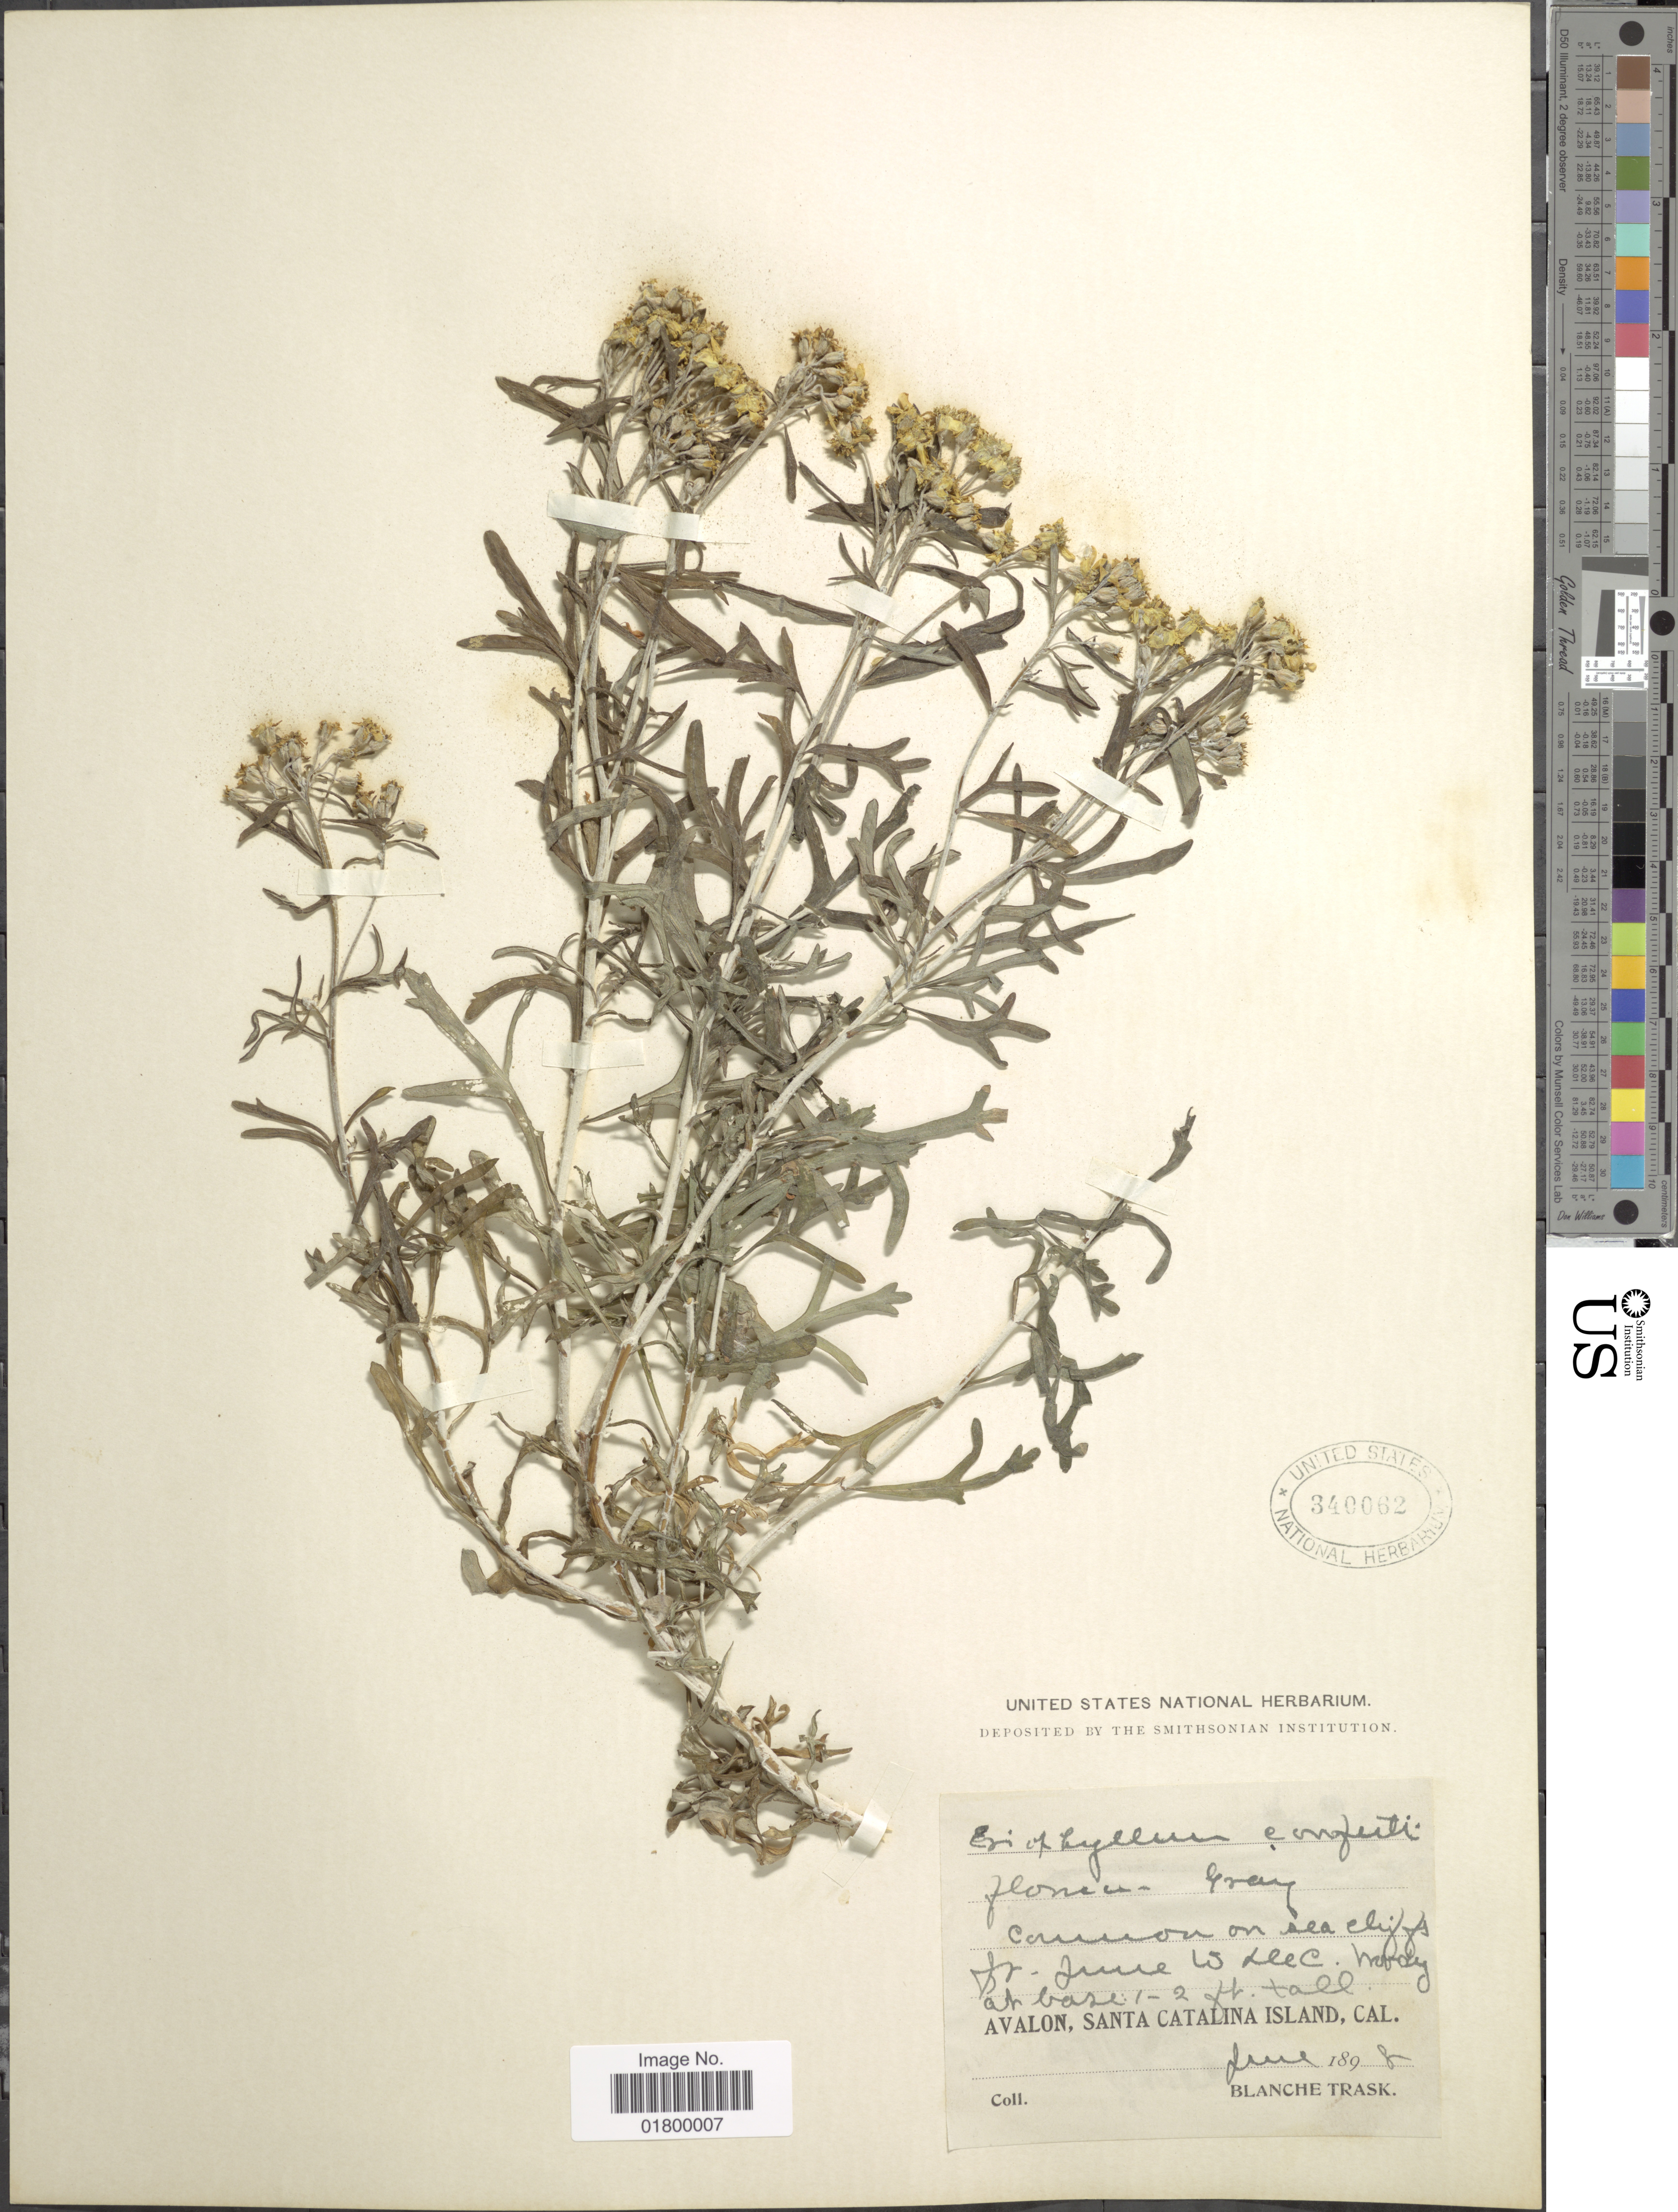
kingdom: Plantae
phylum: Tracheophyta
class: Magnoliopsida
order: Asterales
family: Asteraceae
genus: Eriophyllum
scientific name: Eriophyllum confertiflorum var. laxiflorum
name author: A. Gray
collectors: B. Trask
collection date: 1898-06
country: United States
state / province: California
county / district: Los Angeles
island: Santa Catalina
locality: Avalon, Santa Catalina Island, Cal.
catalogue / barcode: US 340062